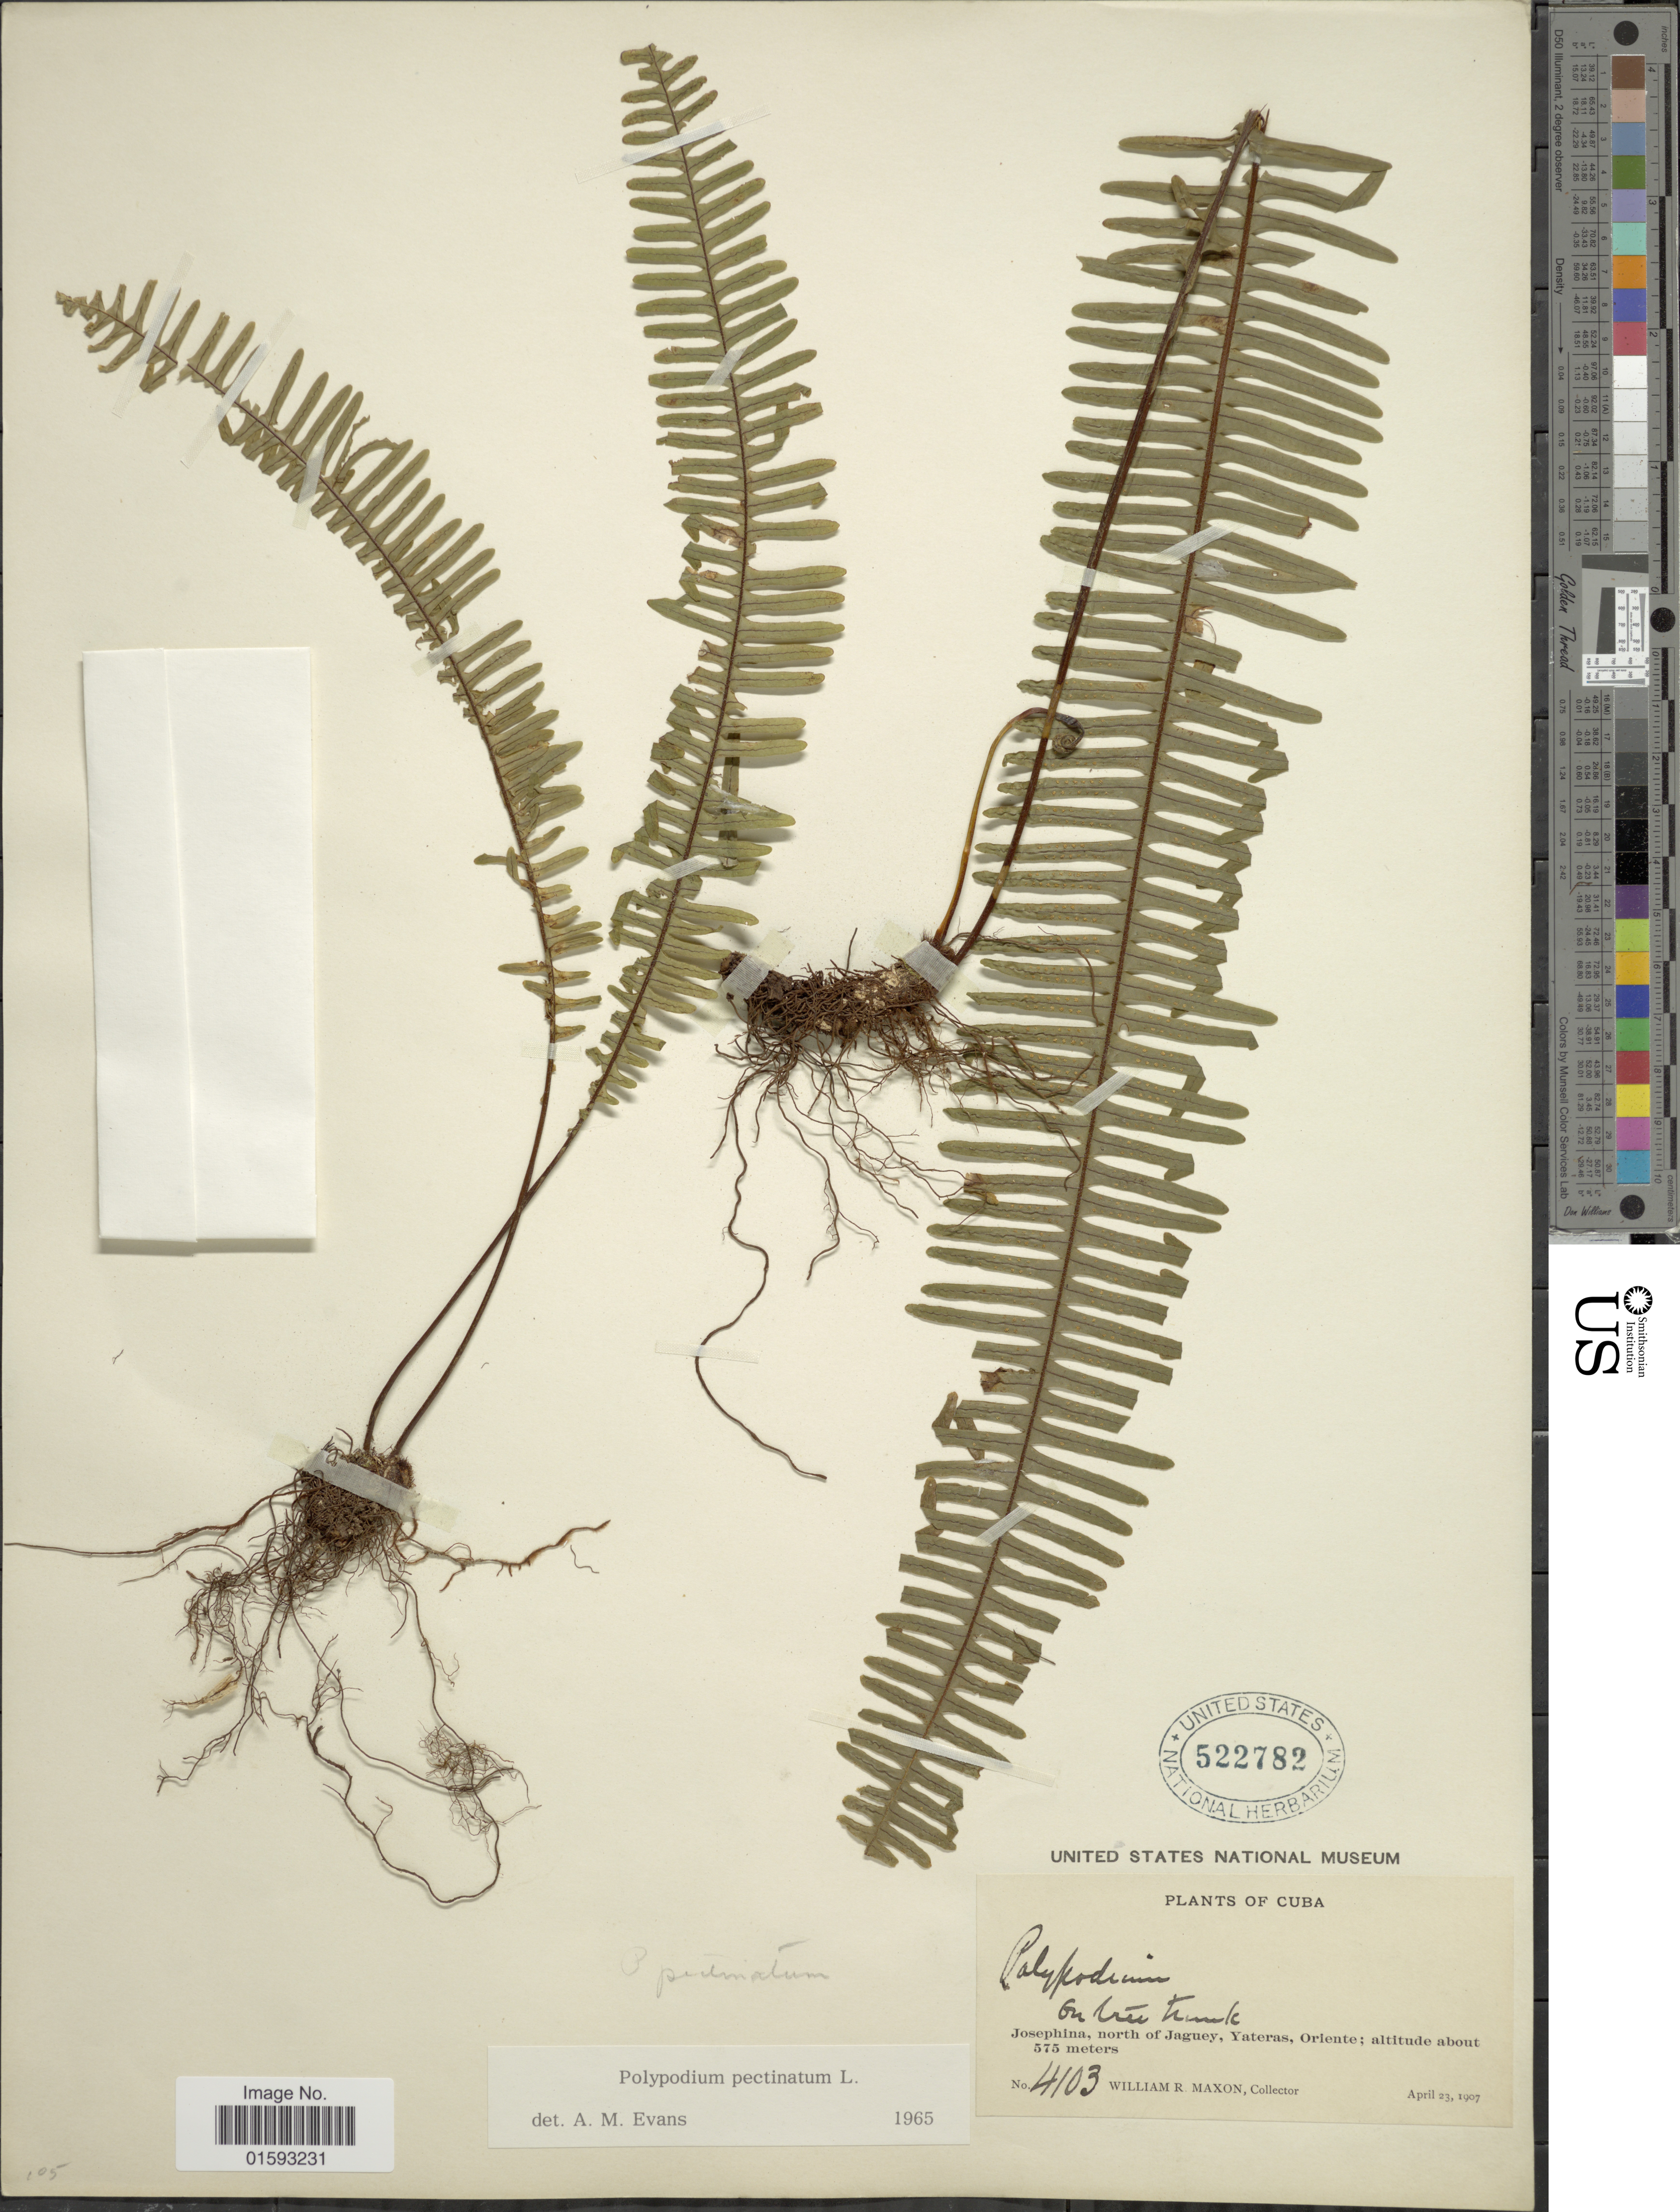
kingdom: Plantae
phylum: Tracheophyta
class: Polypodiopsida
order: Polypodiales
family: Polypodiaceae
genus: Pecluma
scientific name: Pecluma pectinata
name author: (L.) M.G. Price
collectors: W. R. Maxon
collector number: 4103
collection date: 1907-04-23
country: Cuba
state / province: Oriente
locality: Josephina, north of Jaguey, Yateras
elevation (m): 575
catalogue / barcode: US 522782